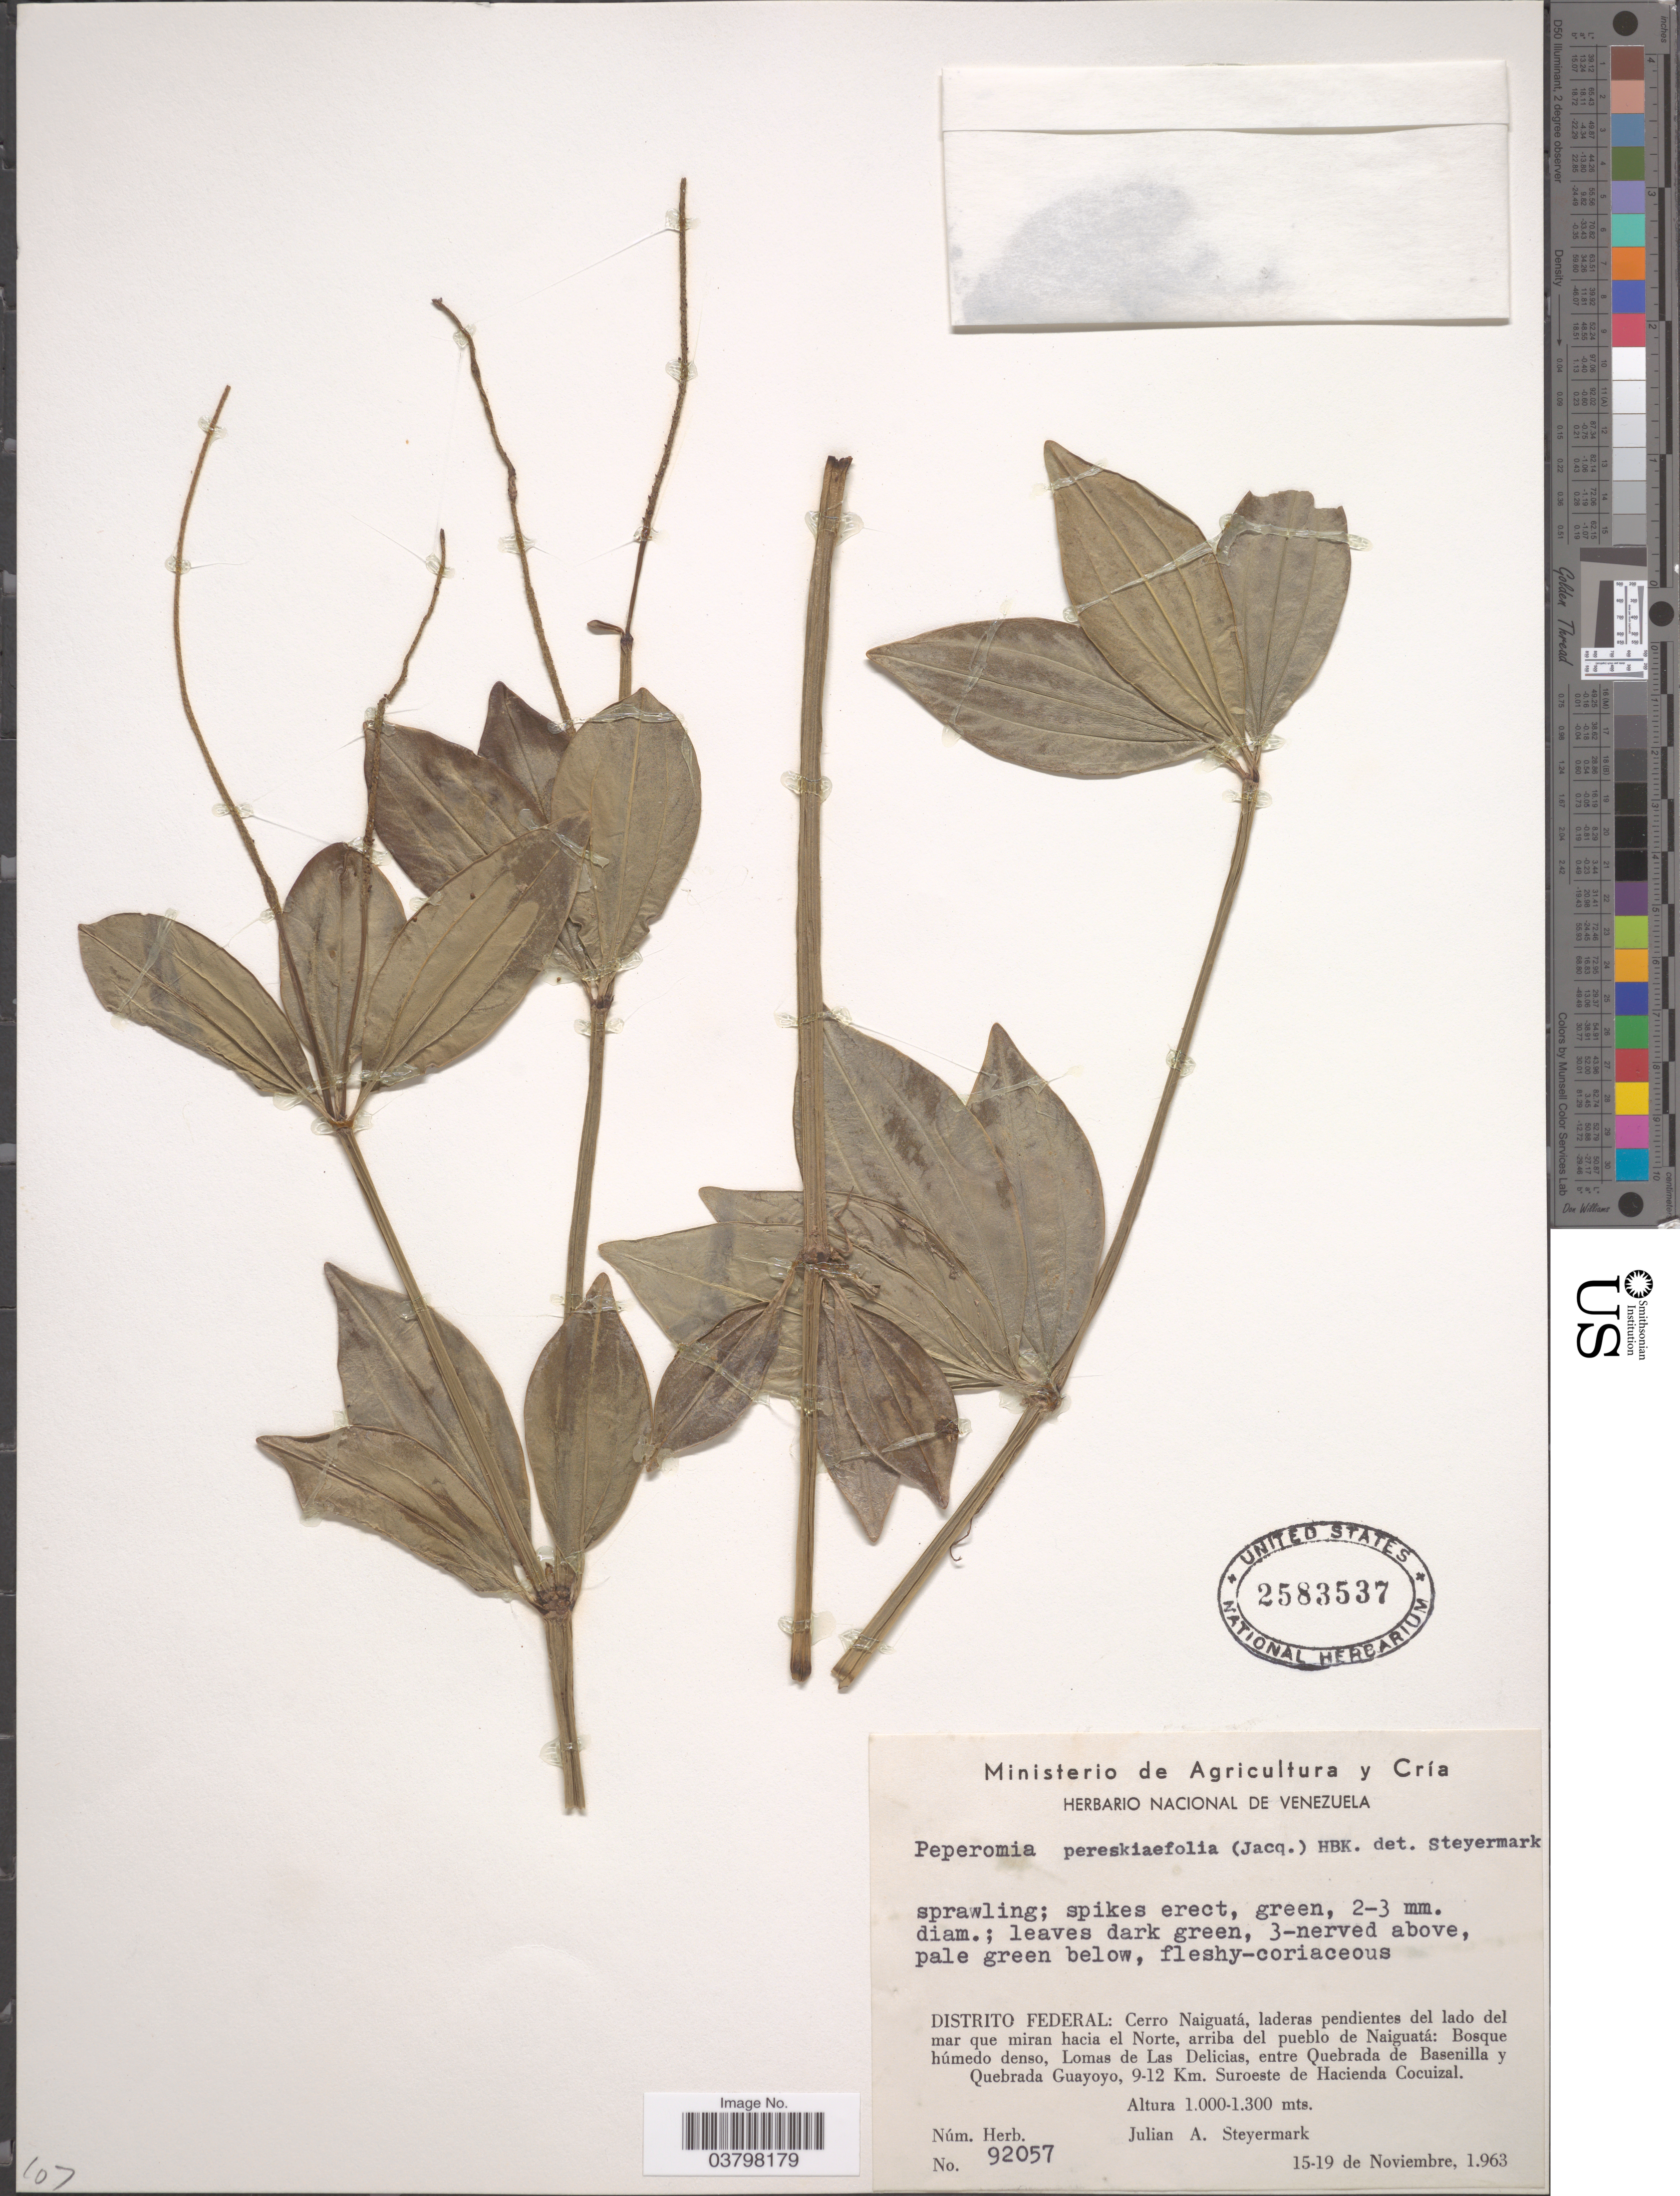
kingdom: Plantae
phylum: Tracheophyta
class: Magnoliopsida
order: Piperales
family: Piperaceae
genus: Peperomia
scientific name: Peperomia pereskiifolia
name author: (Jacq.) Kunth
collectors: J. Steyermark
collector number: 92057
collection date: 1963-11-15/1963-11-19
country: Venezuela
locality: Distrito Federal: Cerro Naiguatá, laderas pendientes del lado del mar que miran hacia el Norte, arriba del pueblo de Naiguatá: Bosque húmedo denso, Lomas de Las Delicias, entre Quebrada de Basenilla y Quebrada Guayoyo, 9-12 Km. Suroeste de Hacienda Cocuizal.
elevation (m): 1000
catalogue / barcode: US 2583537